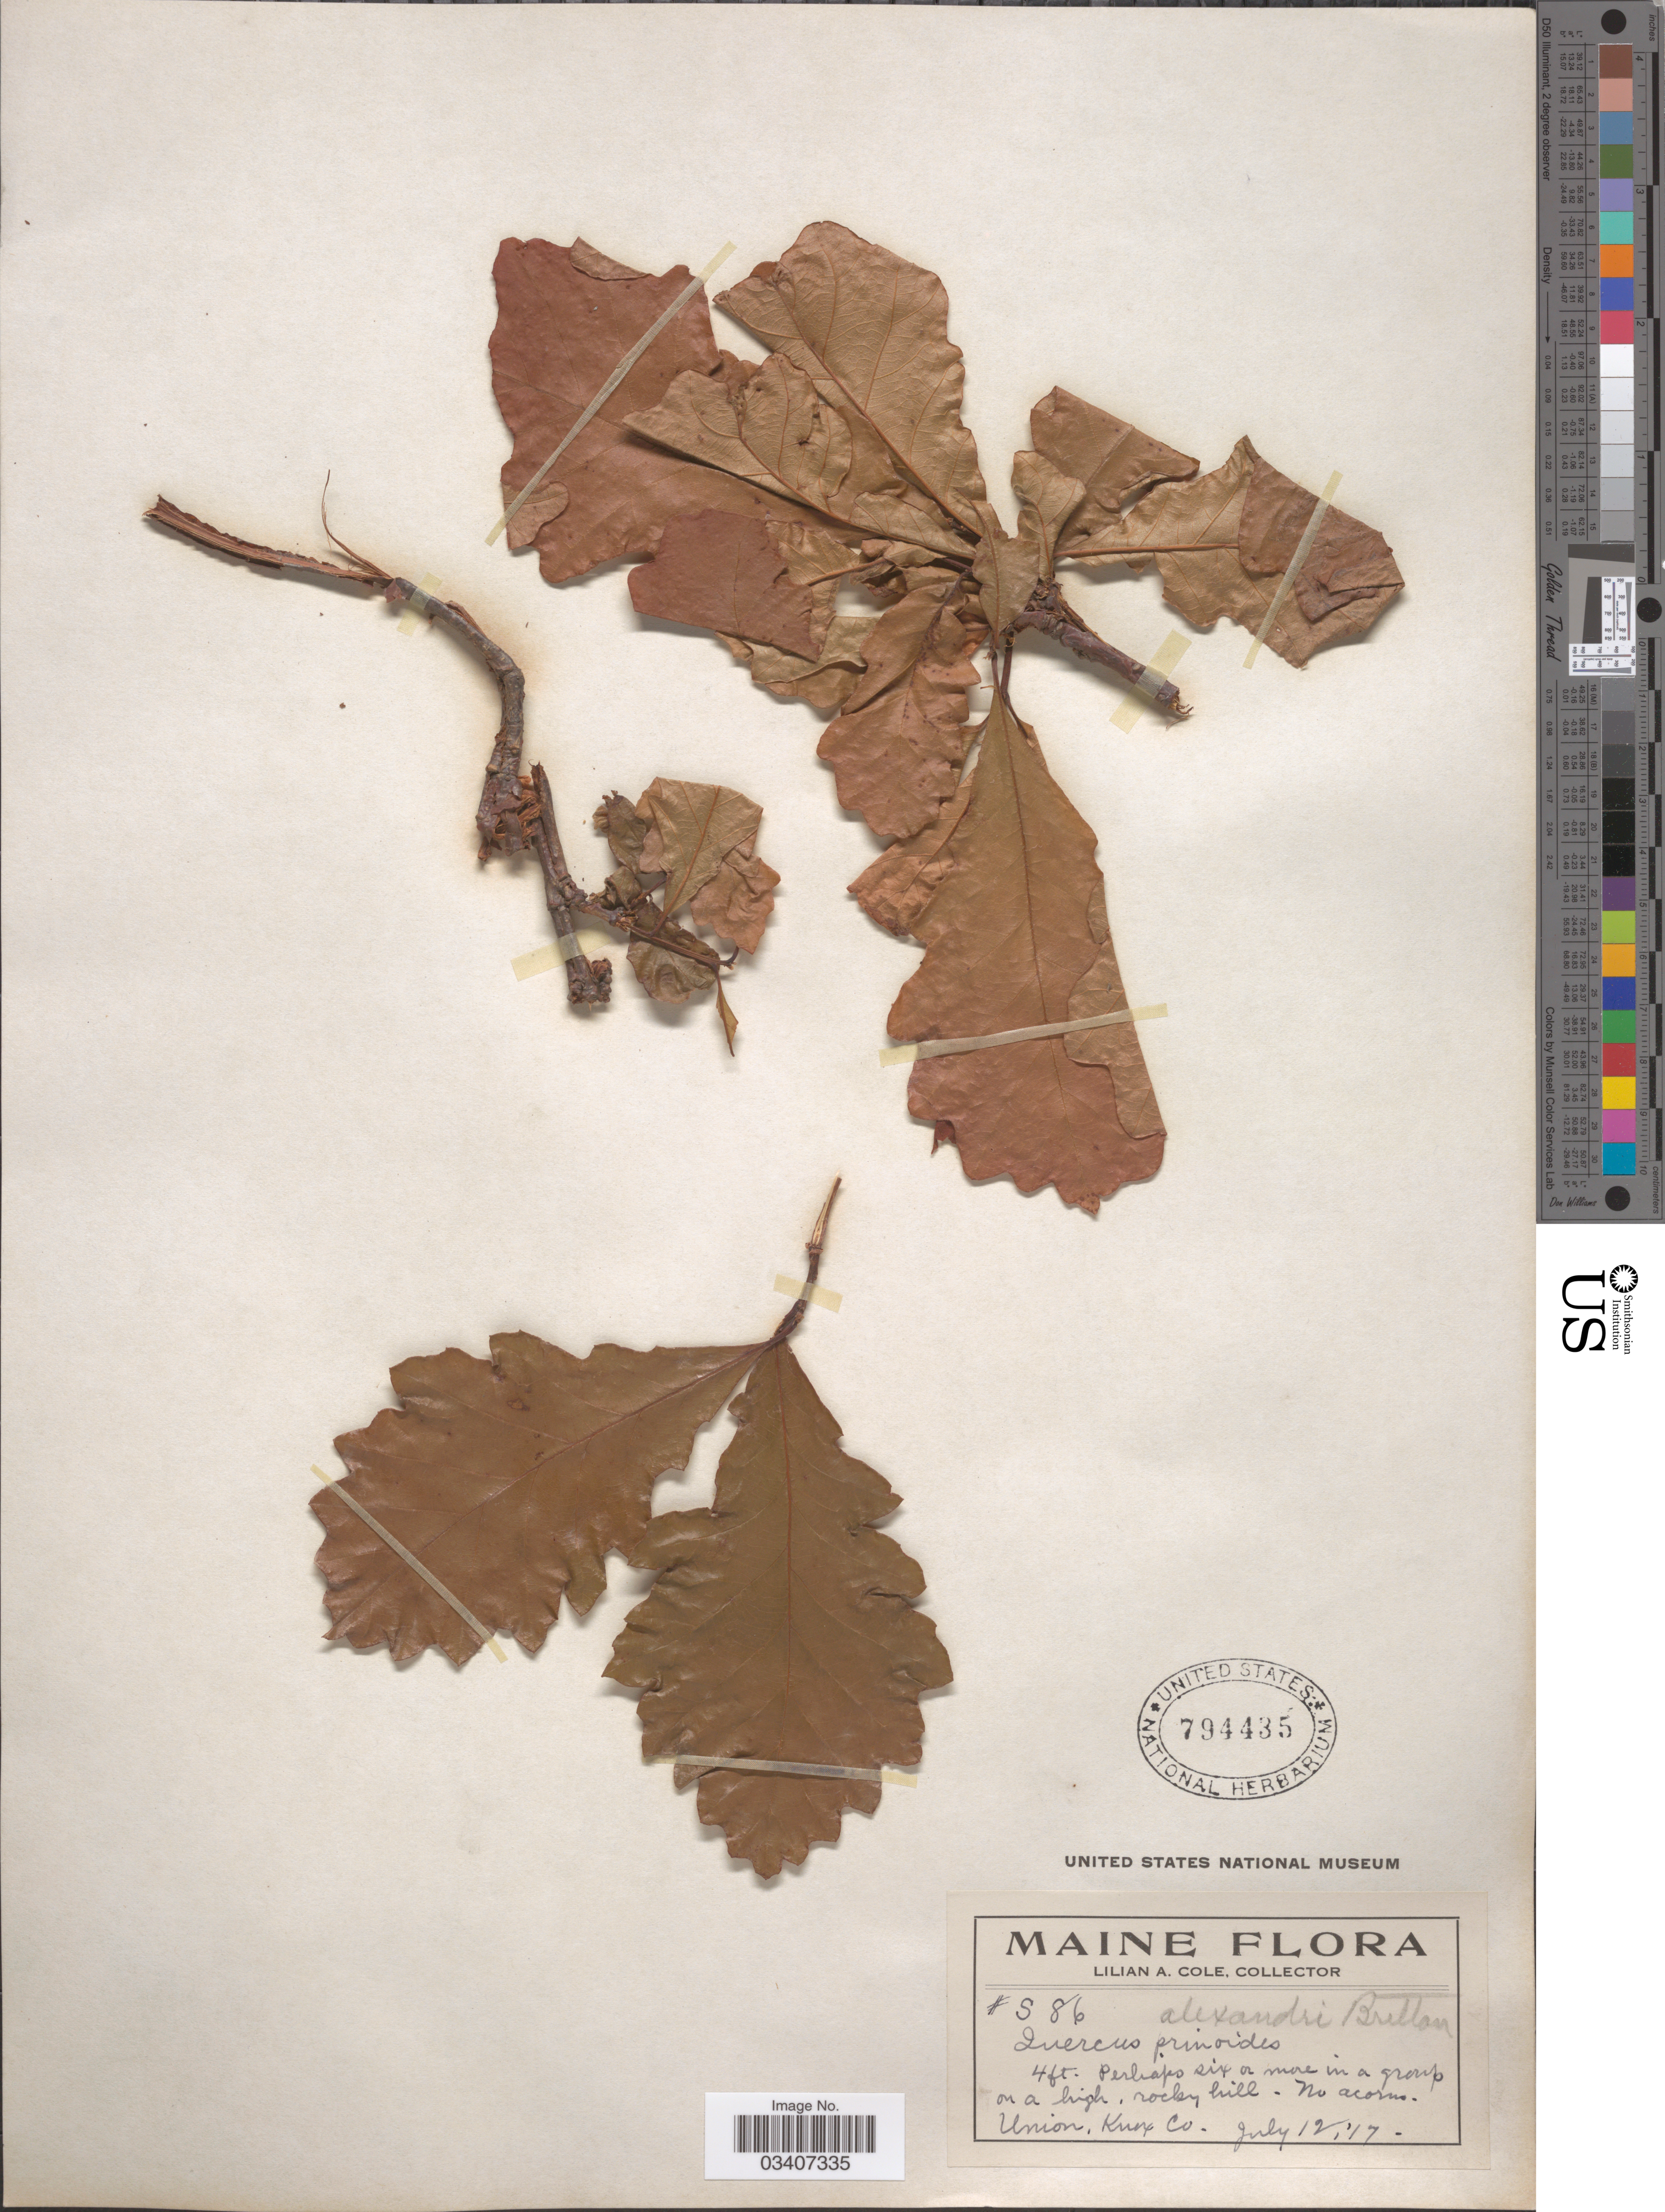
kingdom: Plantae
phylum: Tracheophyta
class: Magnoliopsida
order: Fagales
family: Fagaceae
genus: Quercus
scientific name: Quercus muehlenbergii var. alexanderi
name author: (Britton) Campb.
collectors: L. A. Cole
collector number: S86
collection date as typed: Transcribed d/m/y: 12/7/17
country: United States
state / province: Maine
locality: Union, Knox Co.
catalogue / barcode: US 794435